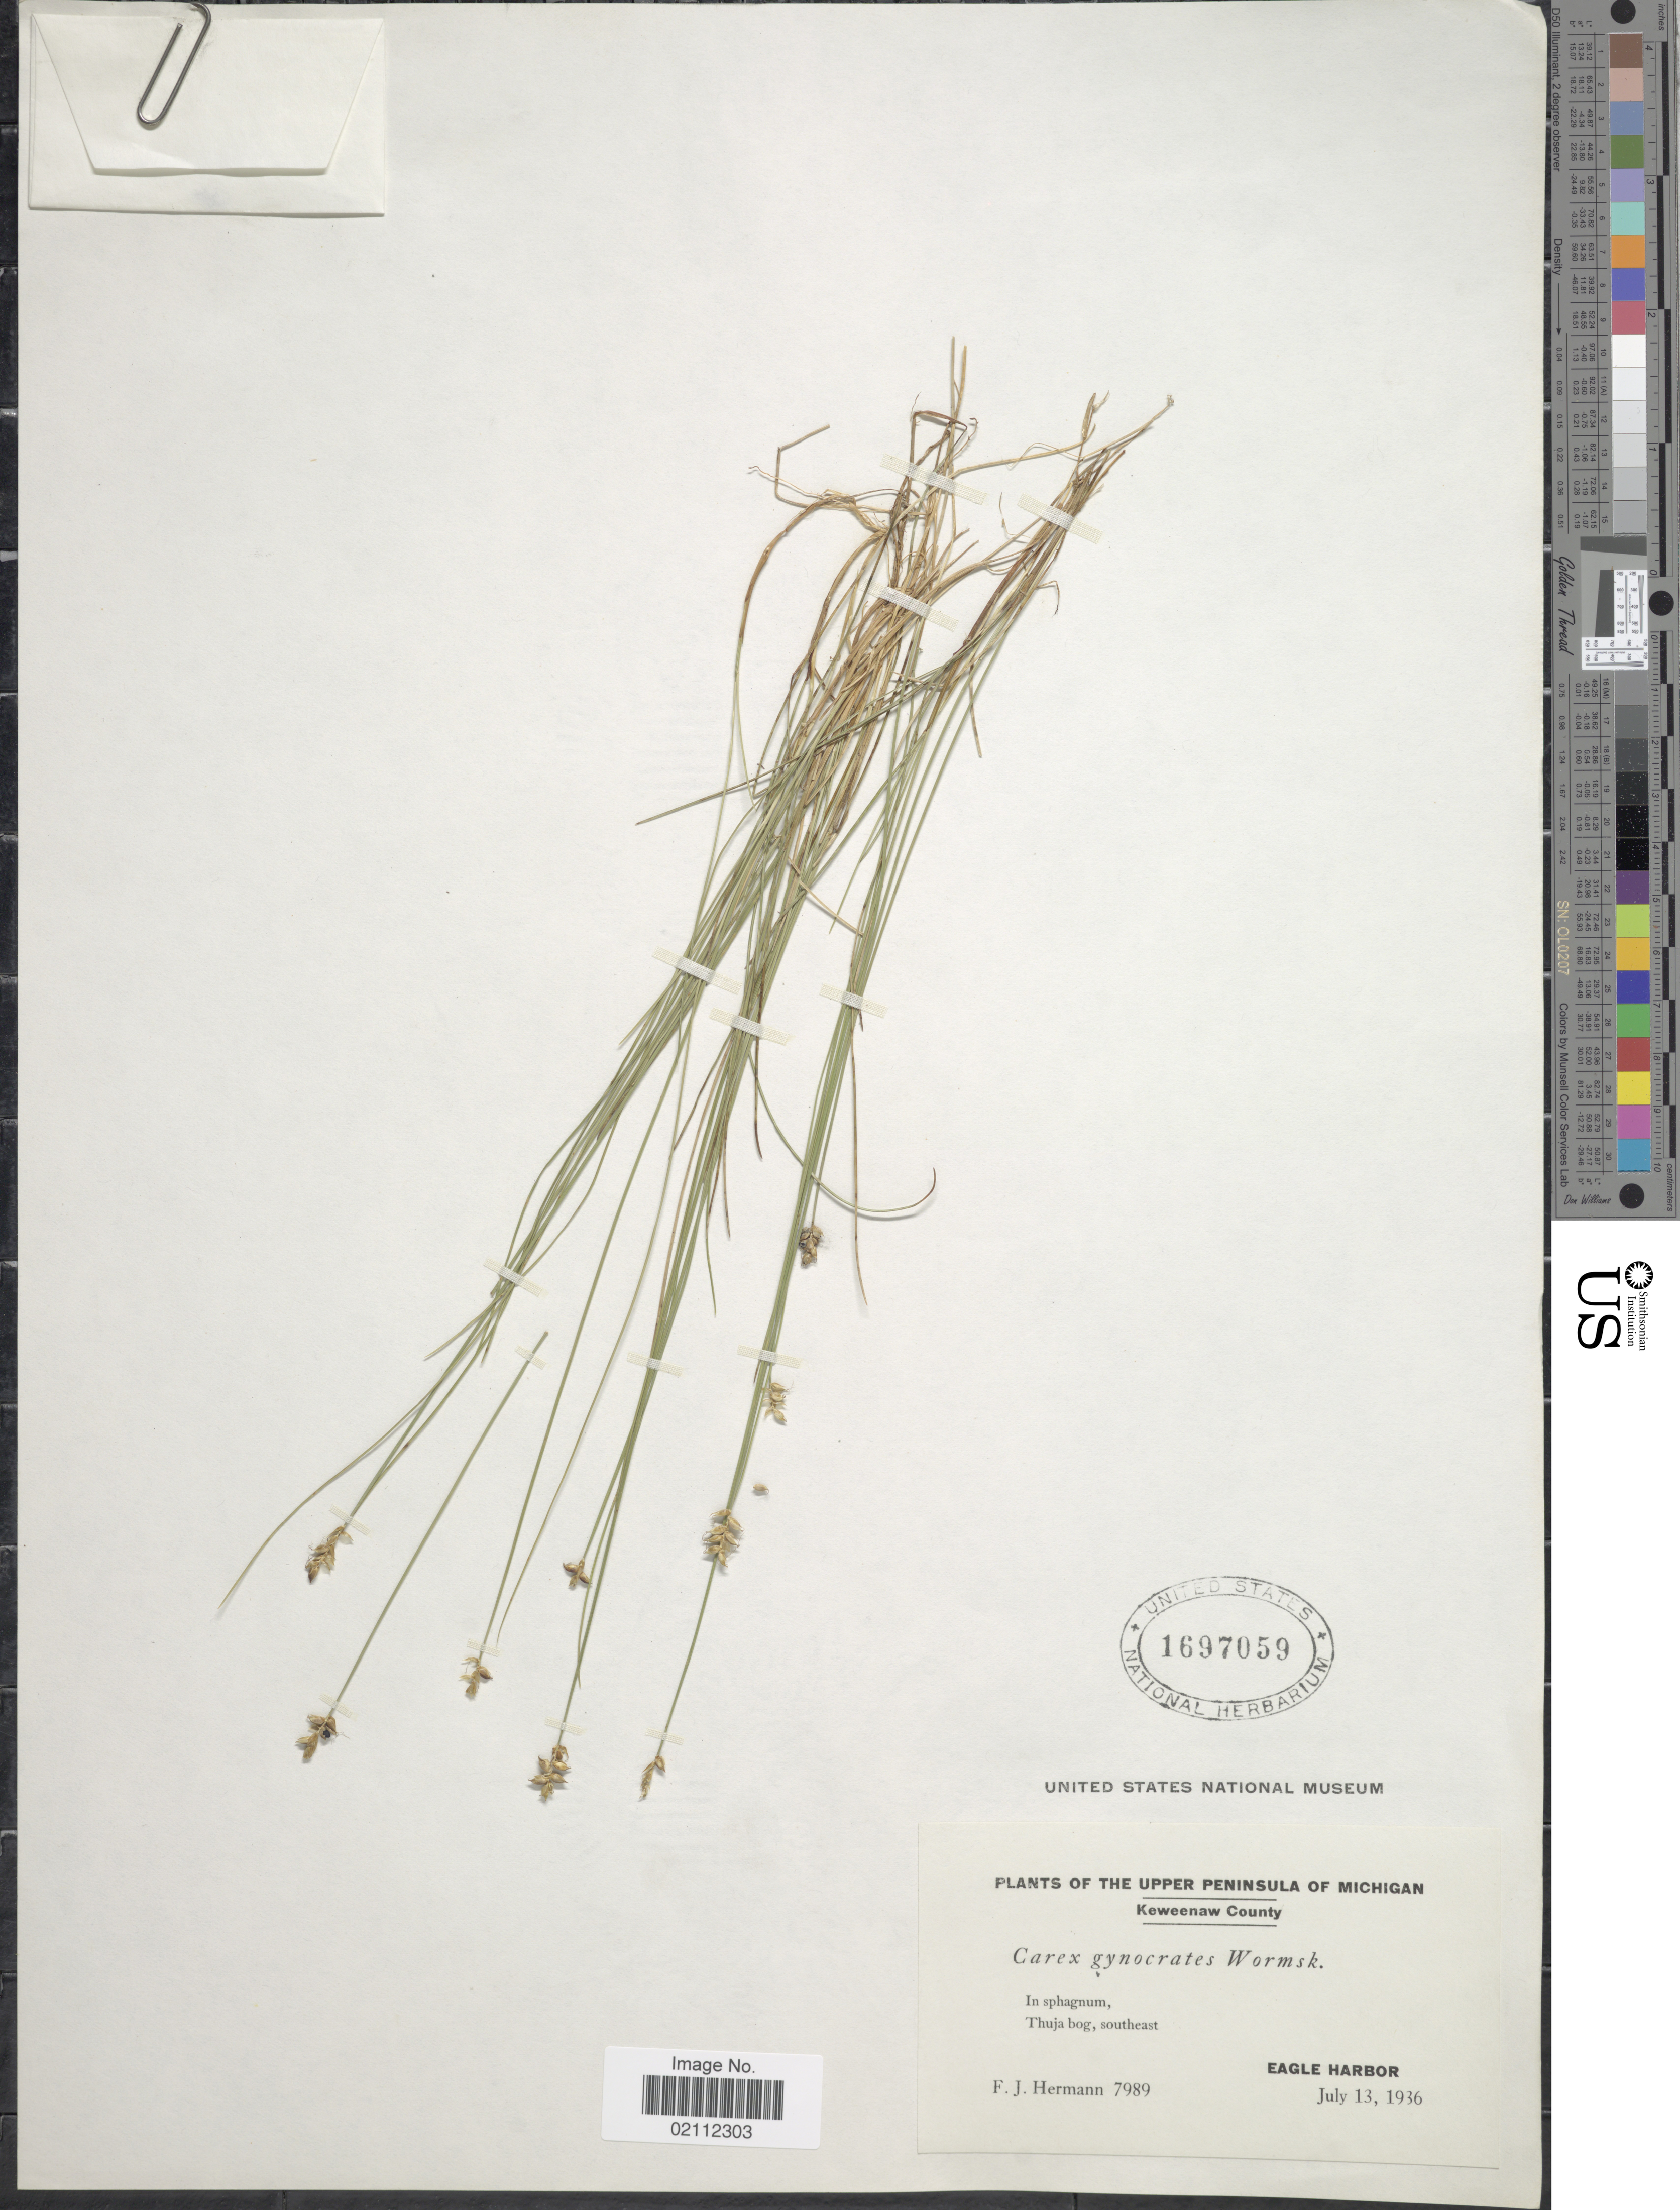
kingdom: Plantae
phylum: Tracheophyta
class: Liliopsida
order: Poales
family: Cyperaceae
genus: Carex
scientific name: Carex nardina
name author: (Hornem.) Fr.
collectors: F. J. Hermann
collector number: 7989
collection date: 1936-07-13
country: United States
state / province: Michigan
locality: Upper Peninsula of Michigan. Keweenaw County. Thuja bog, southeast Eagle Harbor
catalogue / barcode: US 1697059